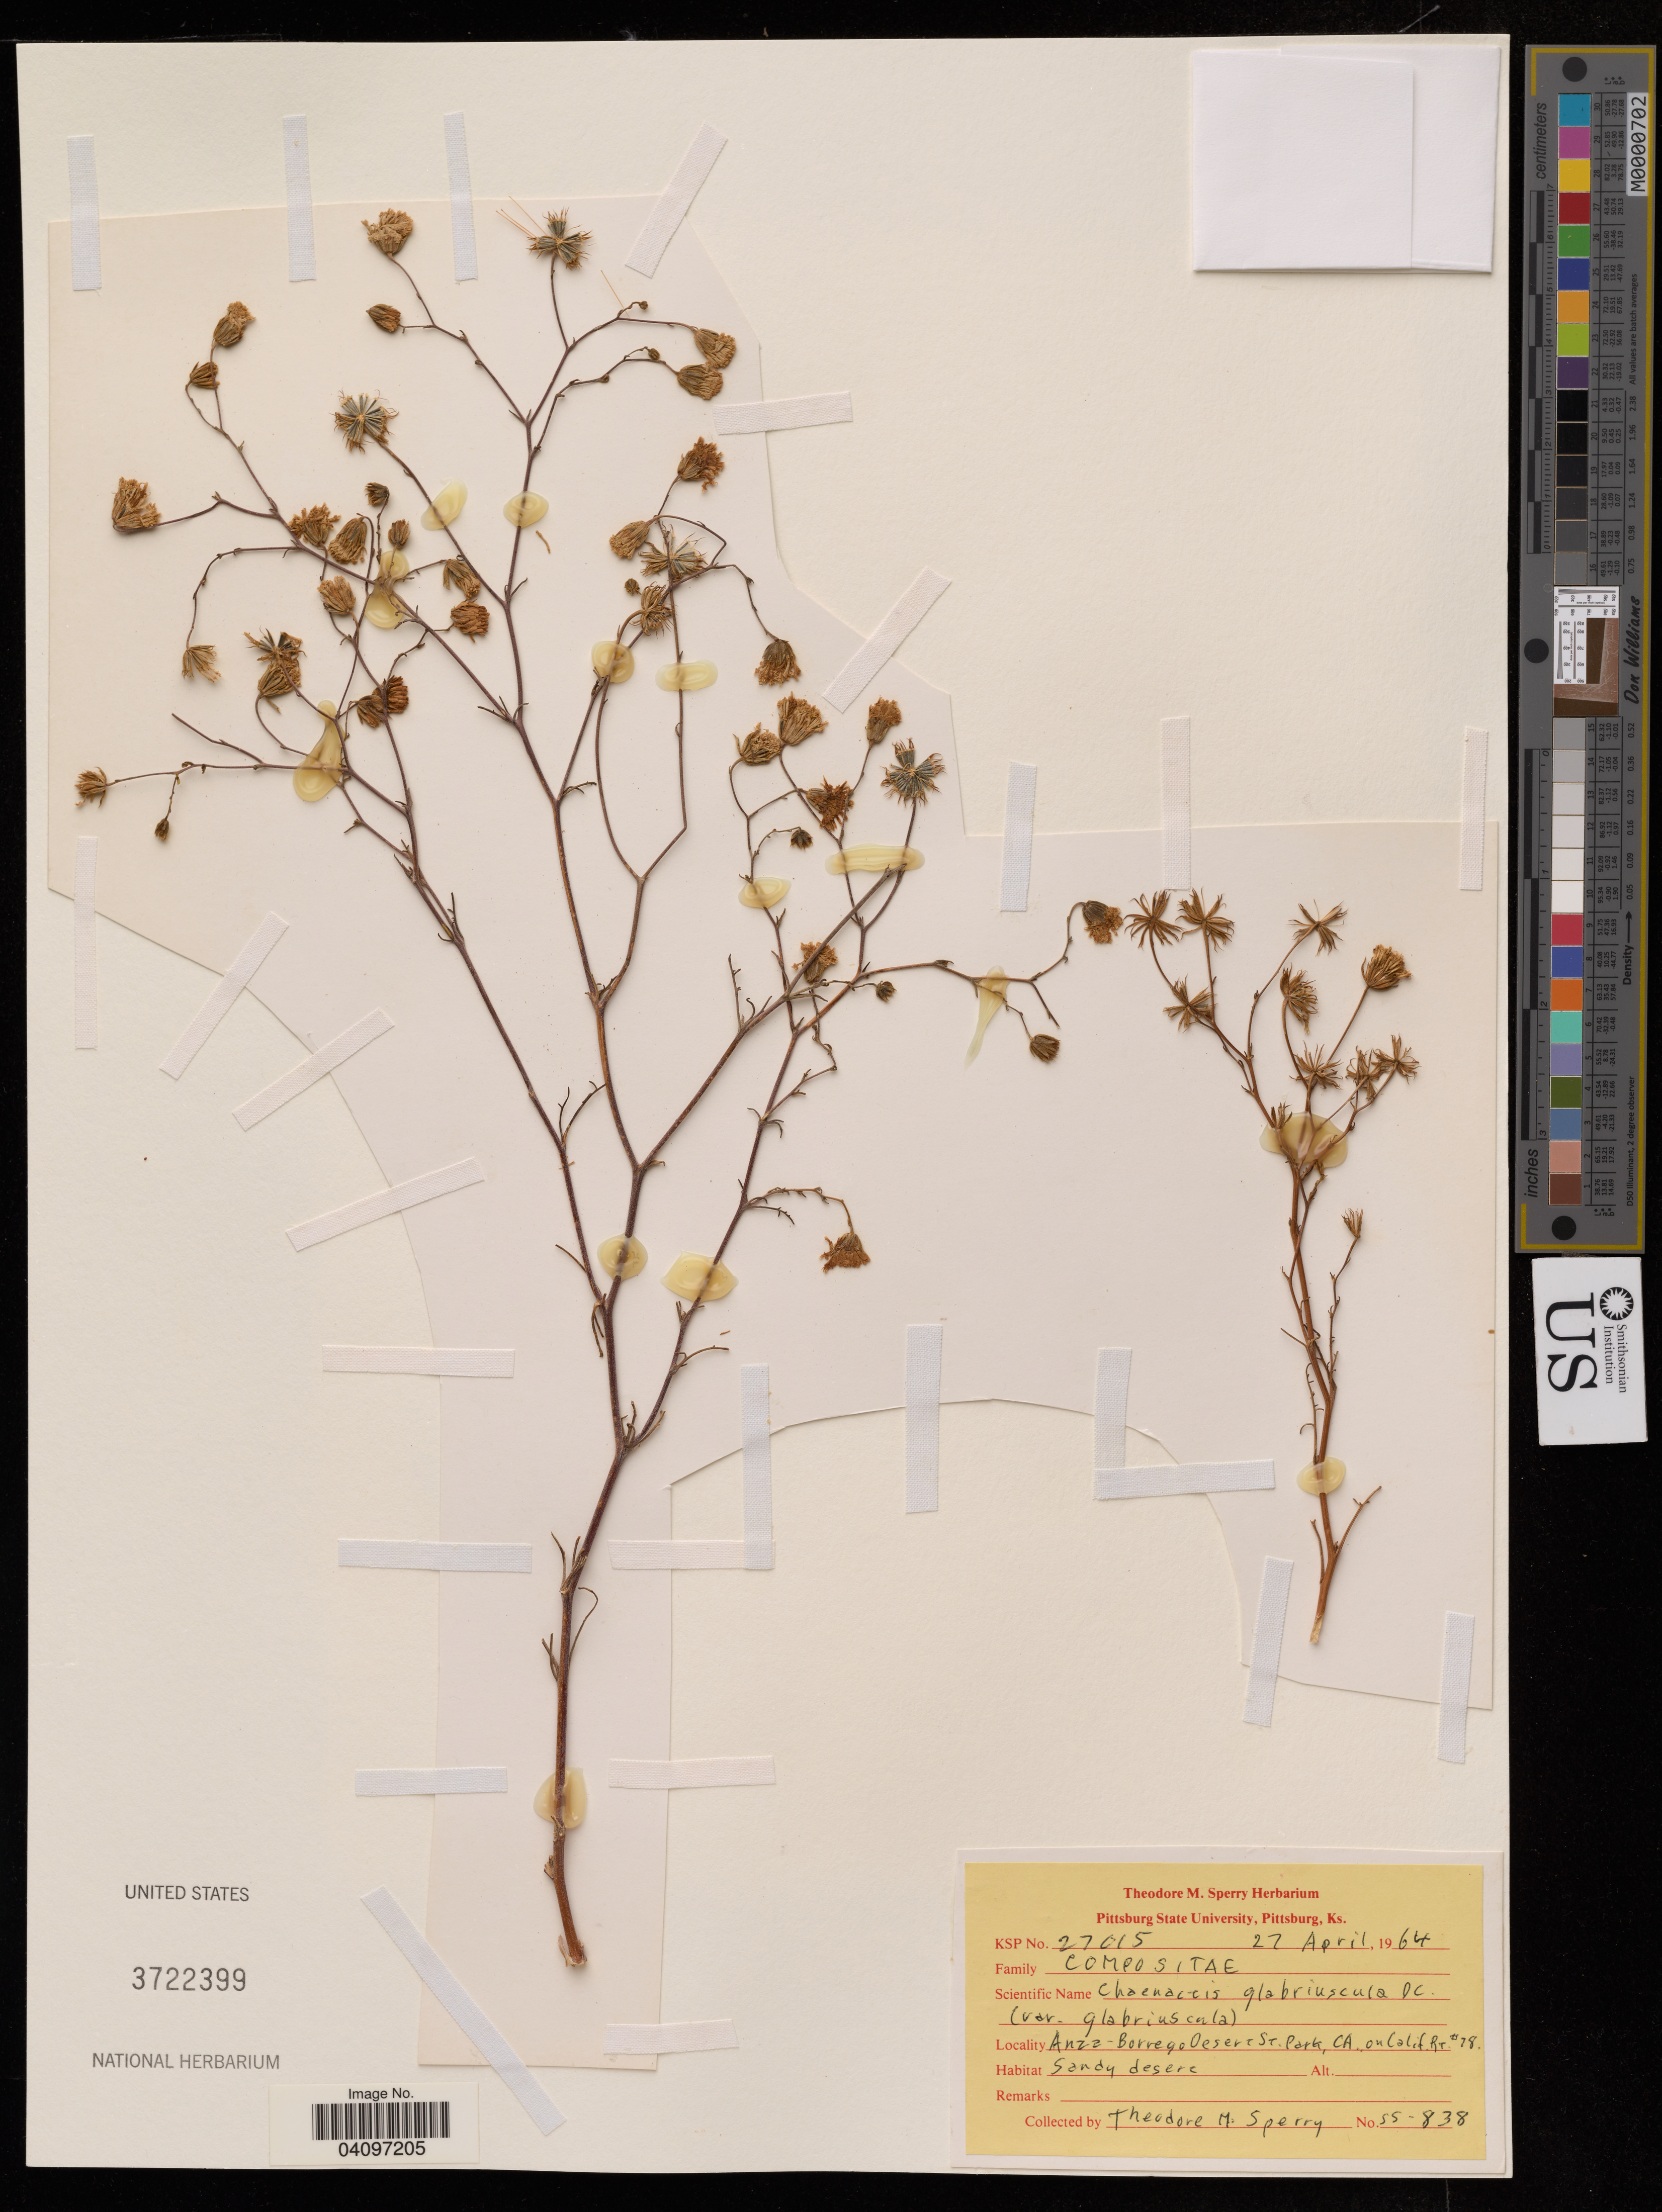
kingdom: Plantae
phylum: Tracheophyta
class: Magnoliopsida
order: Asterales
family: Asteraceae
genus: Chaenactis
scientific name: Chaenactis glabriuscula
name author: DC.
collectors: T. Sperry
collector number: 55-838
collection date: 1964-04-27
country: United States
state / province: California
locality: Anza-Borrego Oesere St. Park.*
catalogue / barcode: US 3722399